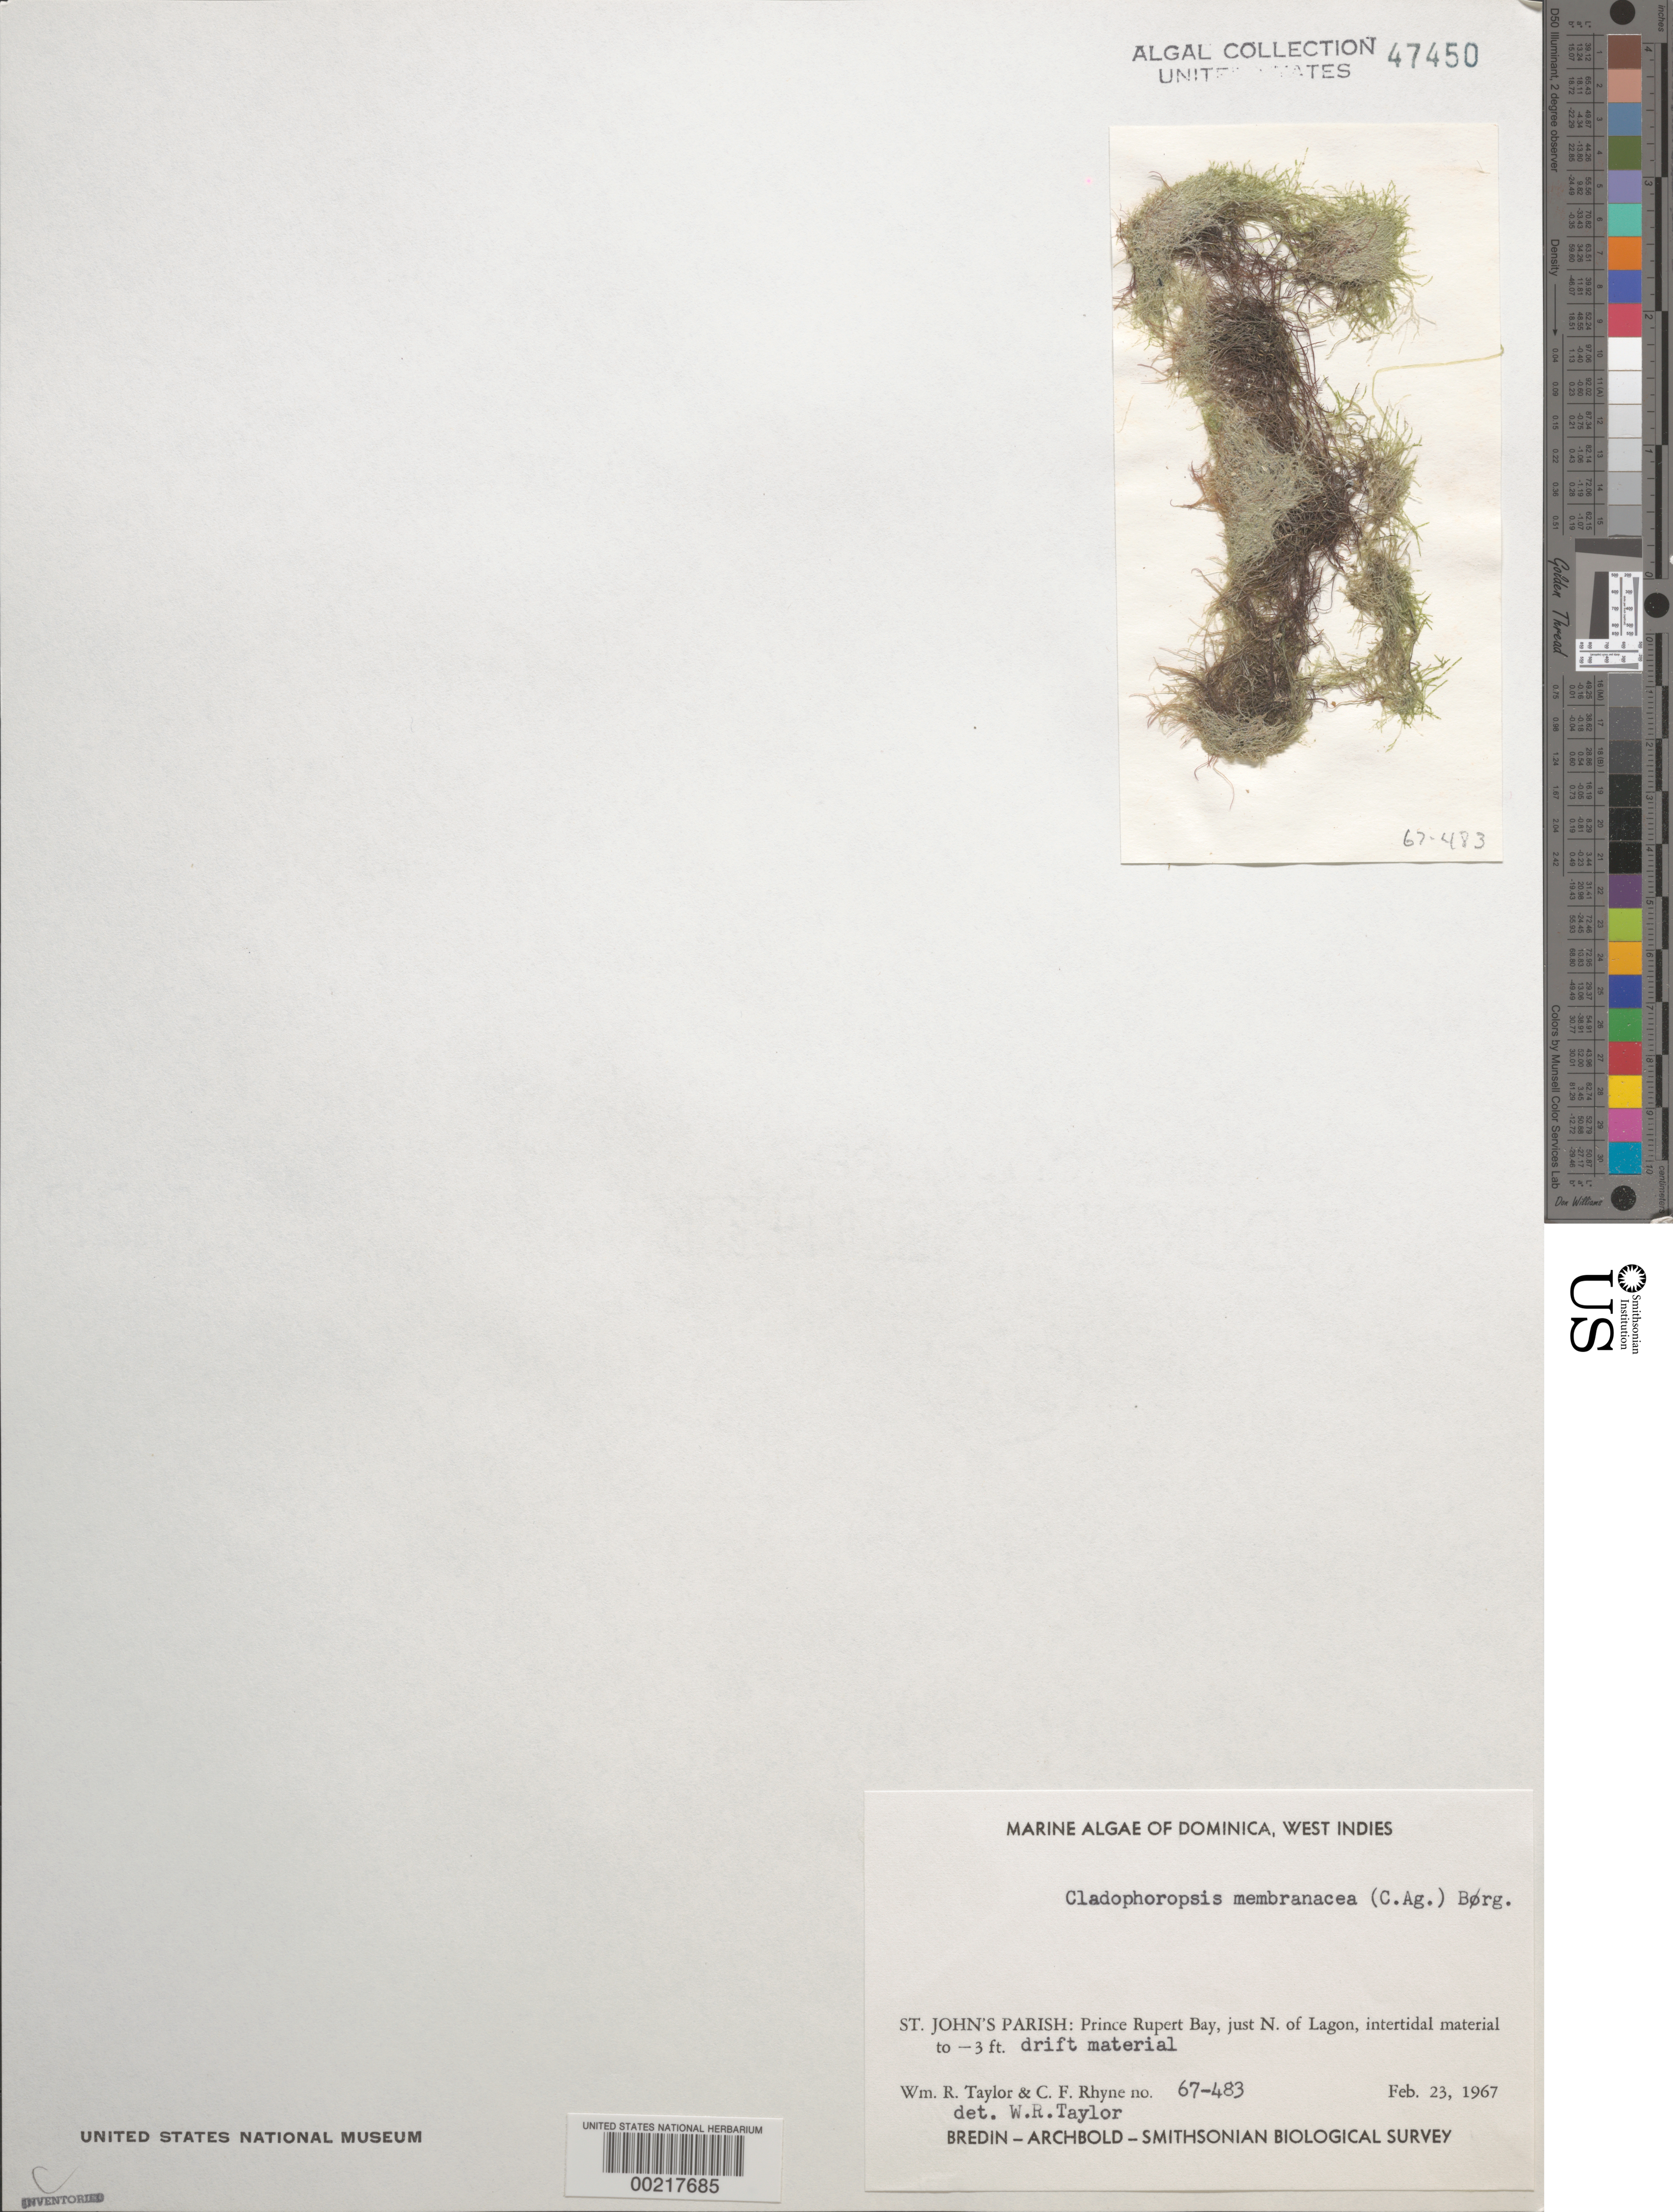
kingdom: Plantae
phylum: Chlorophyta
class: Ulvophyceae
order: Siphonocladales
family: Boodleaceae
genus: Cladophoropsis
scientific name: Cladophoropsis membranacea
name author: (Hofman-Bang) Børgesen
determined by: Taylor, William R.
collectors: W. R. Taylor & C. Rhyne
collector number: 67-483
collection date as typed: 23 Feb 1967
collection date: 1967-02-23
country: Dominica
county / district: St. John's Parish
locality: Prince Rupert Bay, just north of Lagon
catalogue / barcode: US 47450